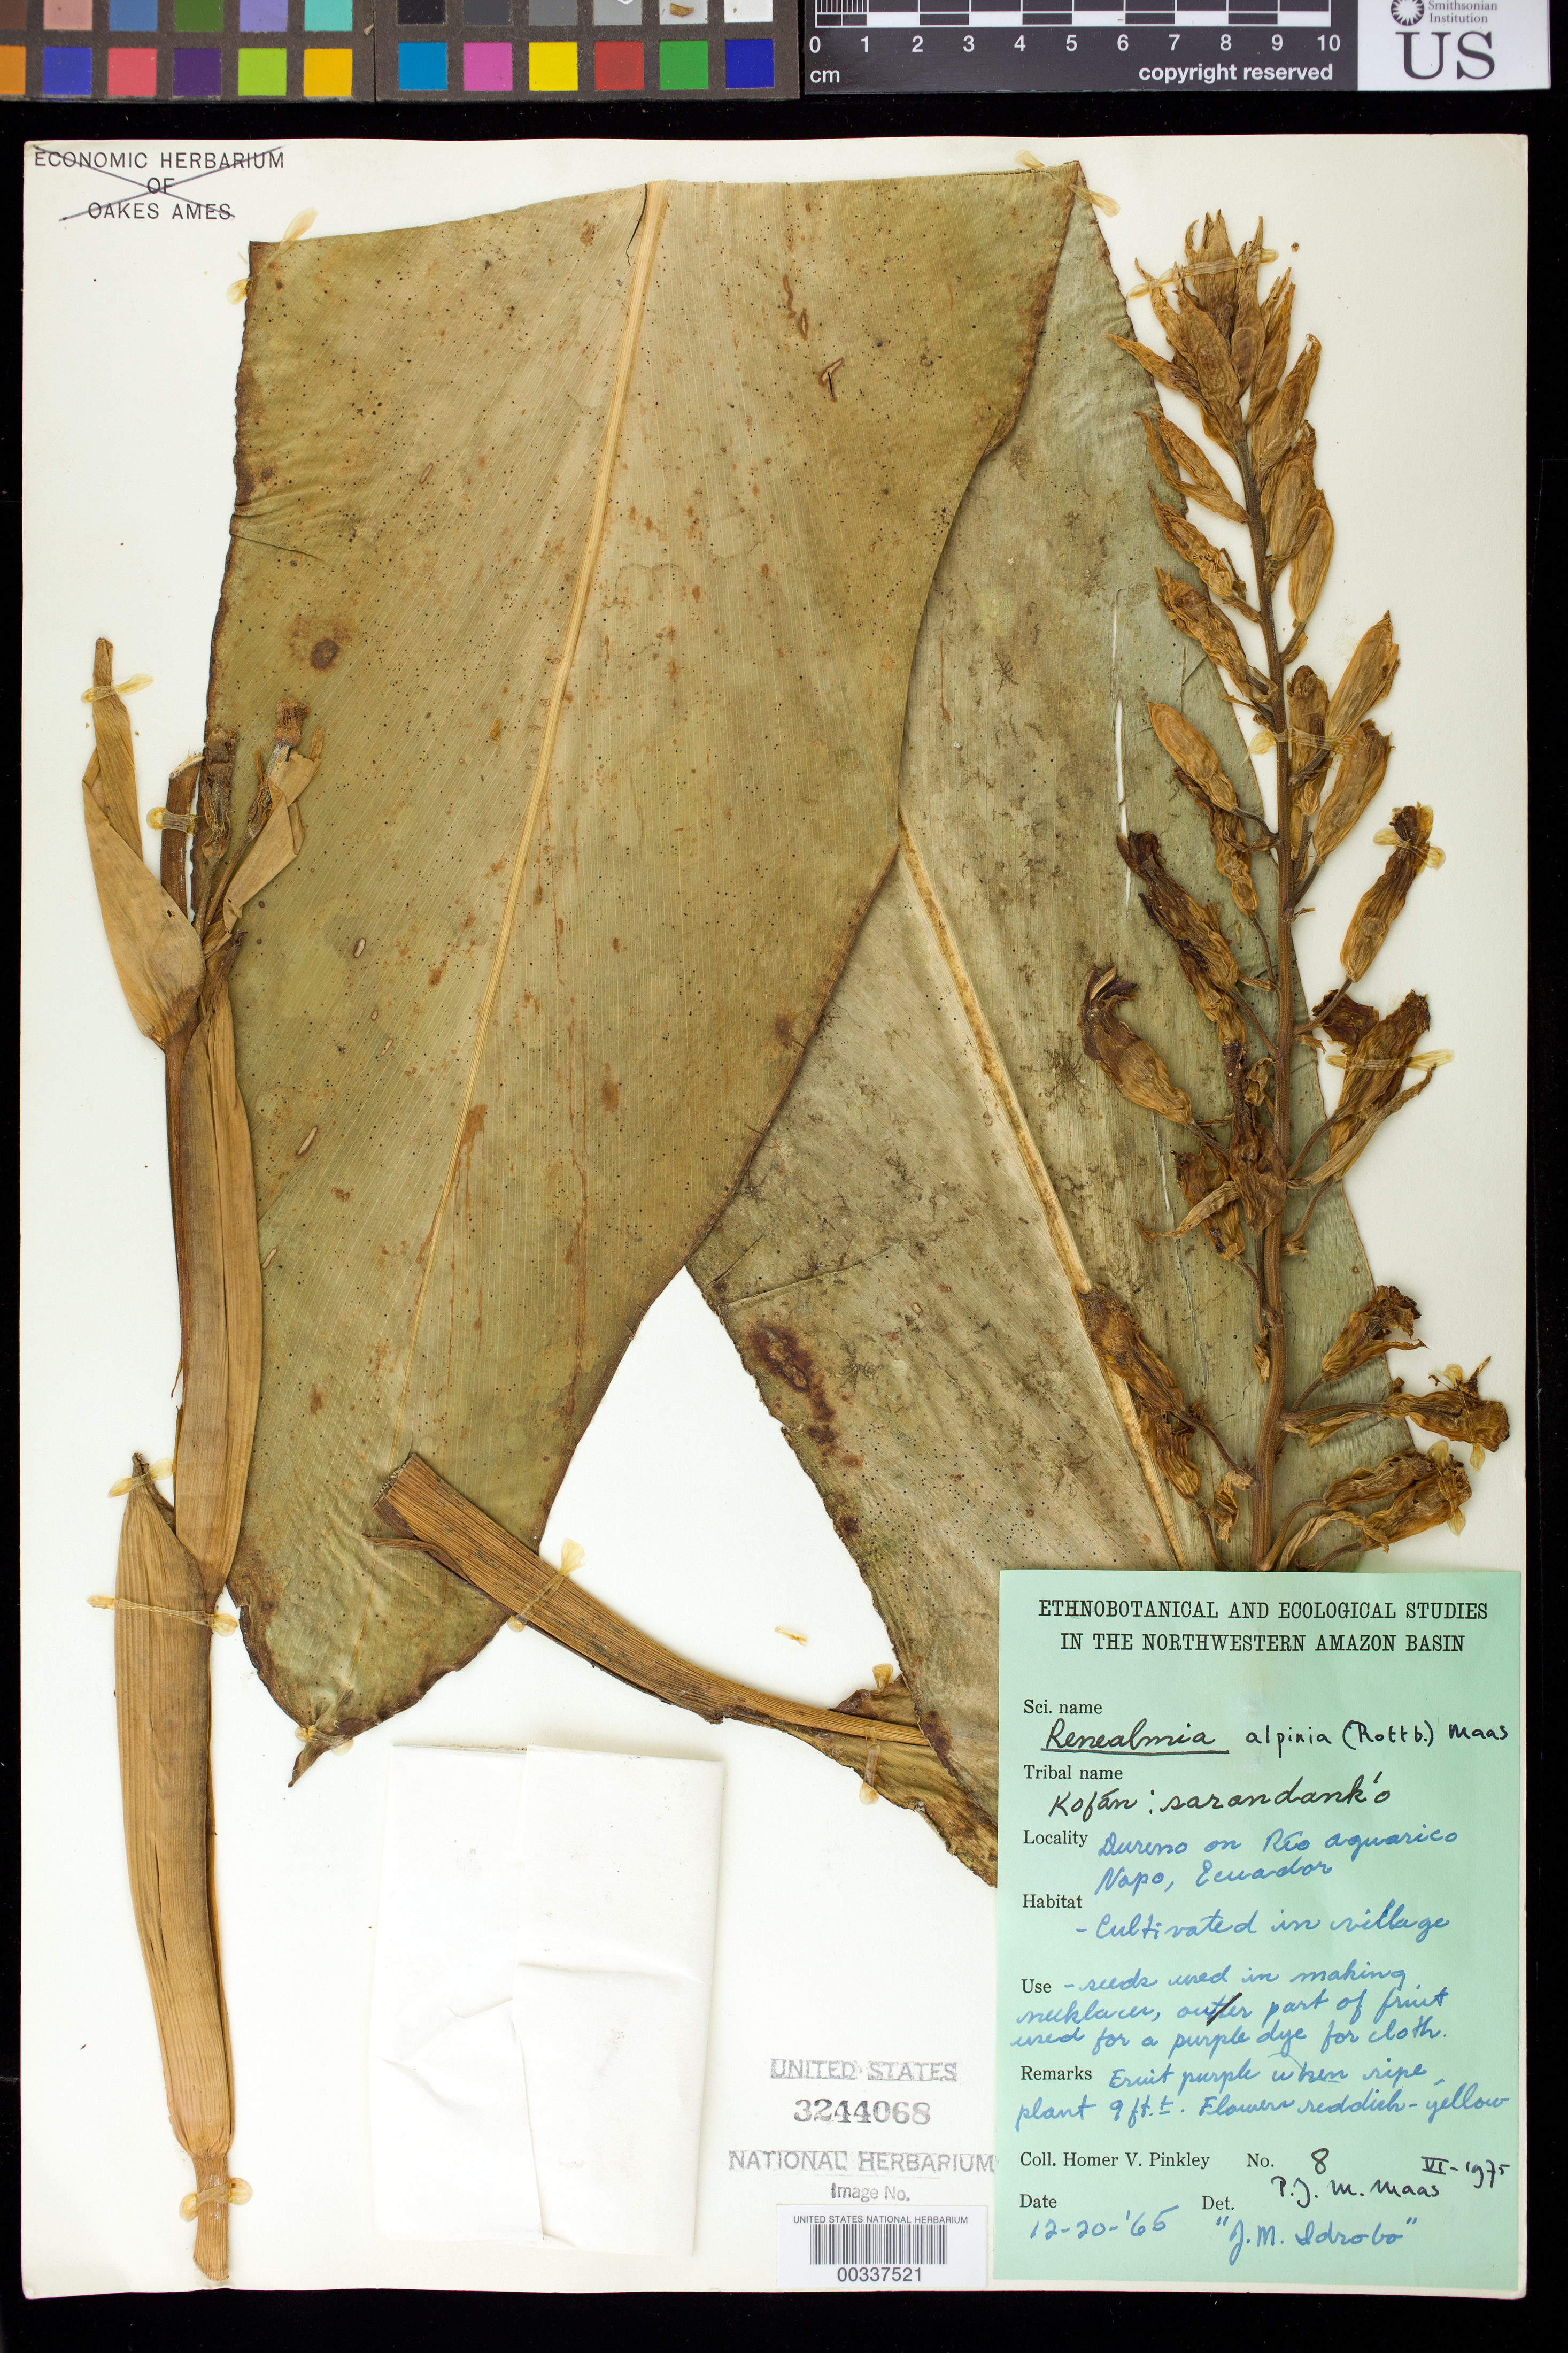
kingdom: Plantae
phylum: Tracheophyta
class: Liliopsida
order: Zingiberales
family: Zingiberaceae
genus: Renealmia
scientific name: Renealmia alpinia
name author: (Rottb.) Maas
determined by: Maas, Paul J. M.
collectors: H. Pinkley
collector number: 8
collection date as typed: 20 Dec 1965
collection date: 1965-12-20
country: Ecuador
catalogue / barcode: US 3244068